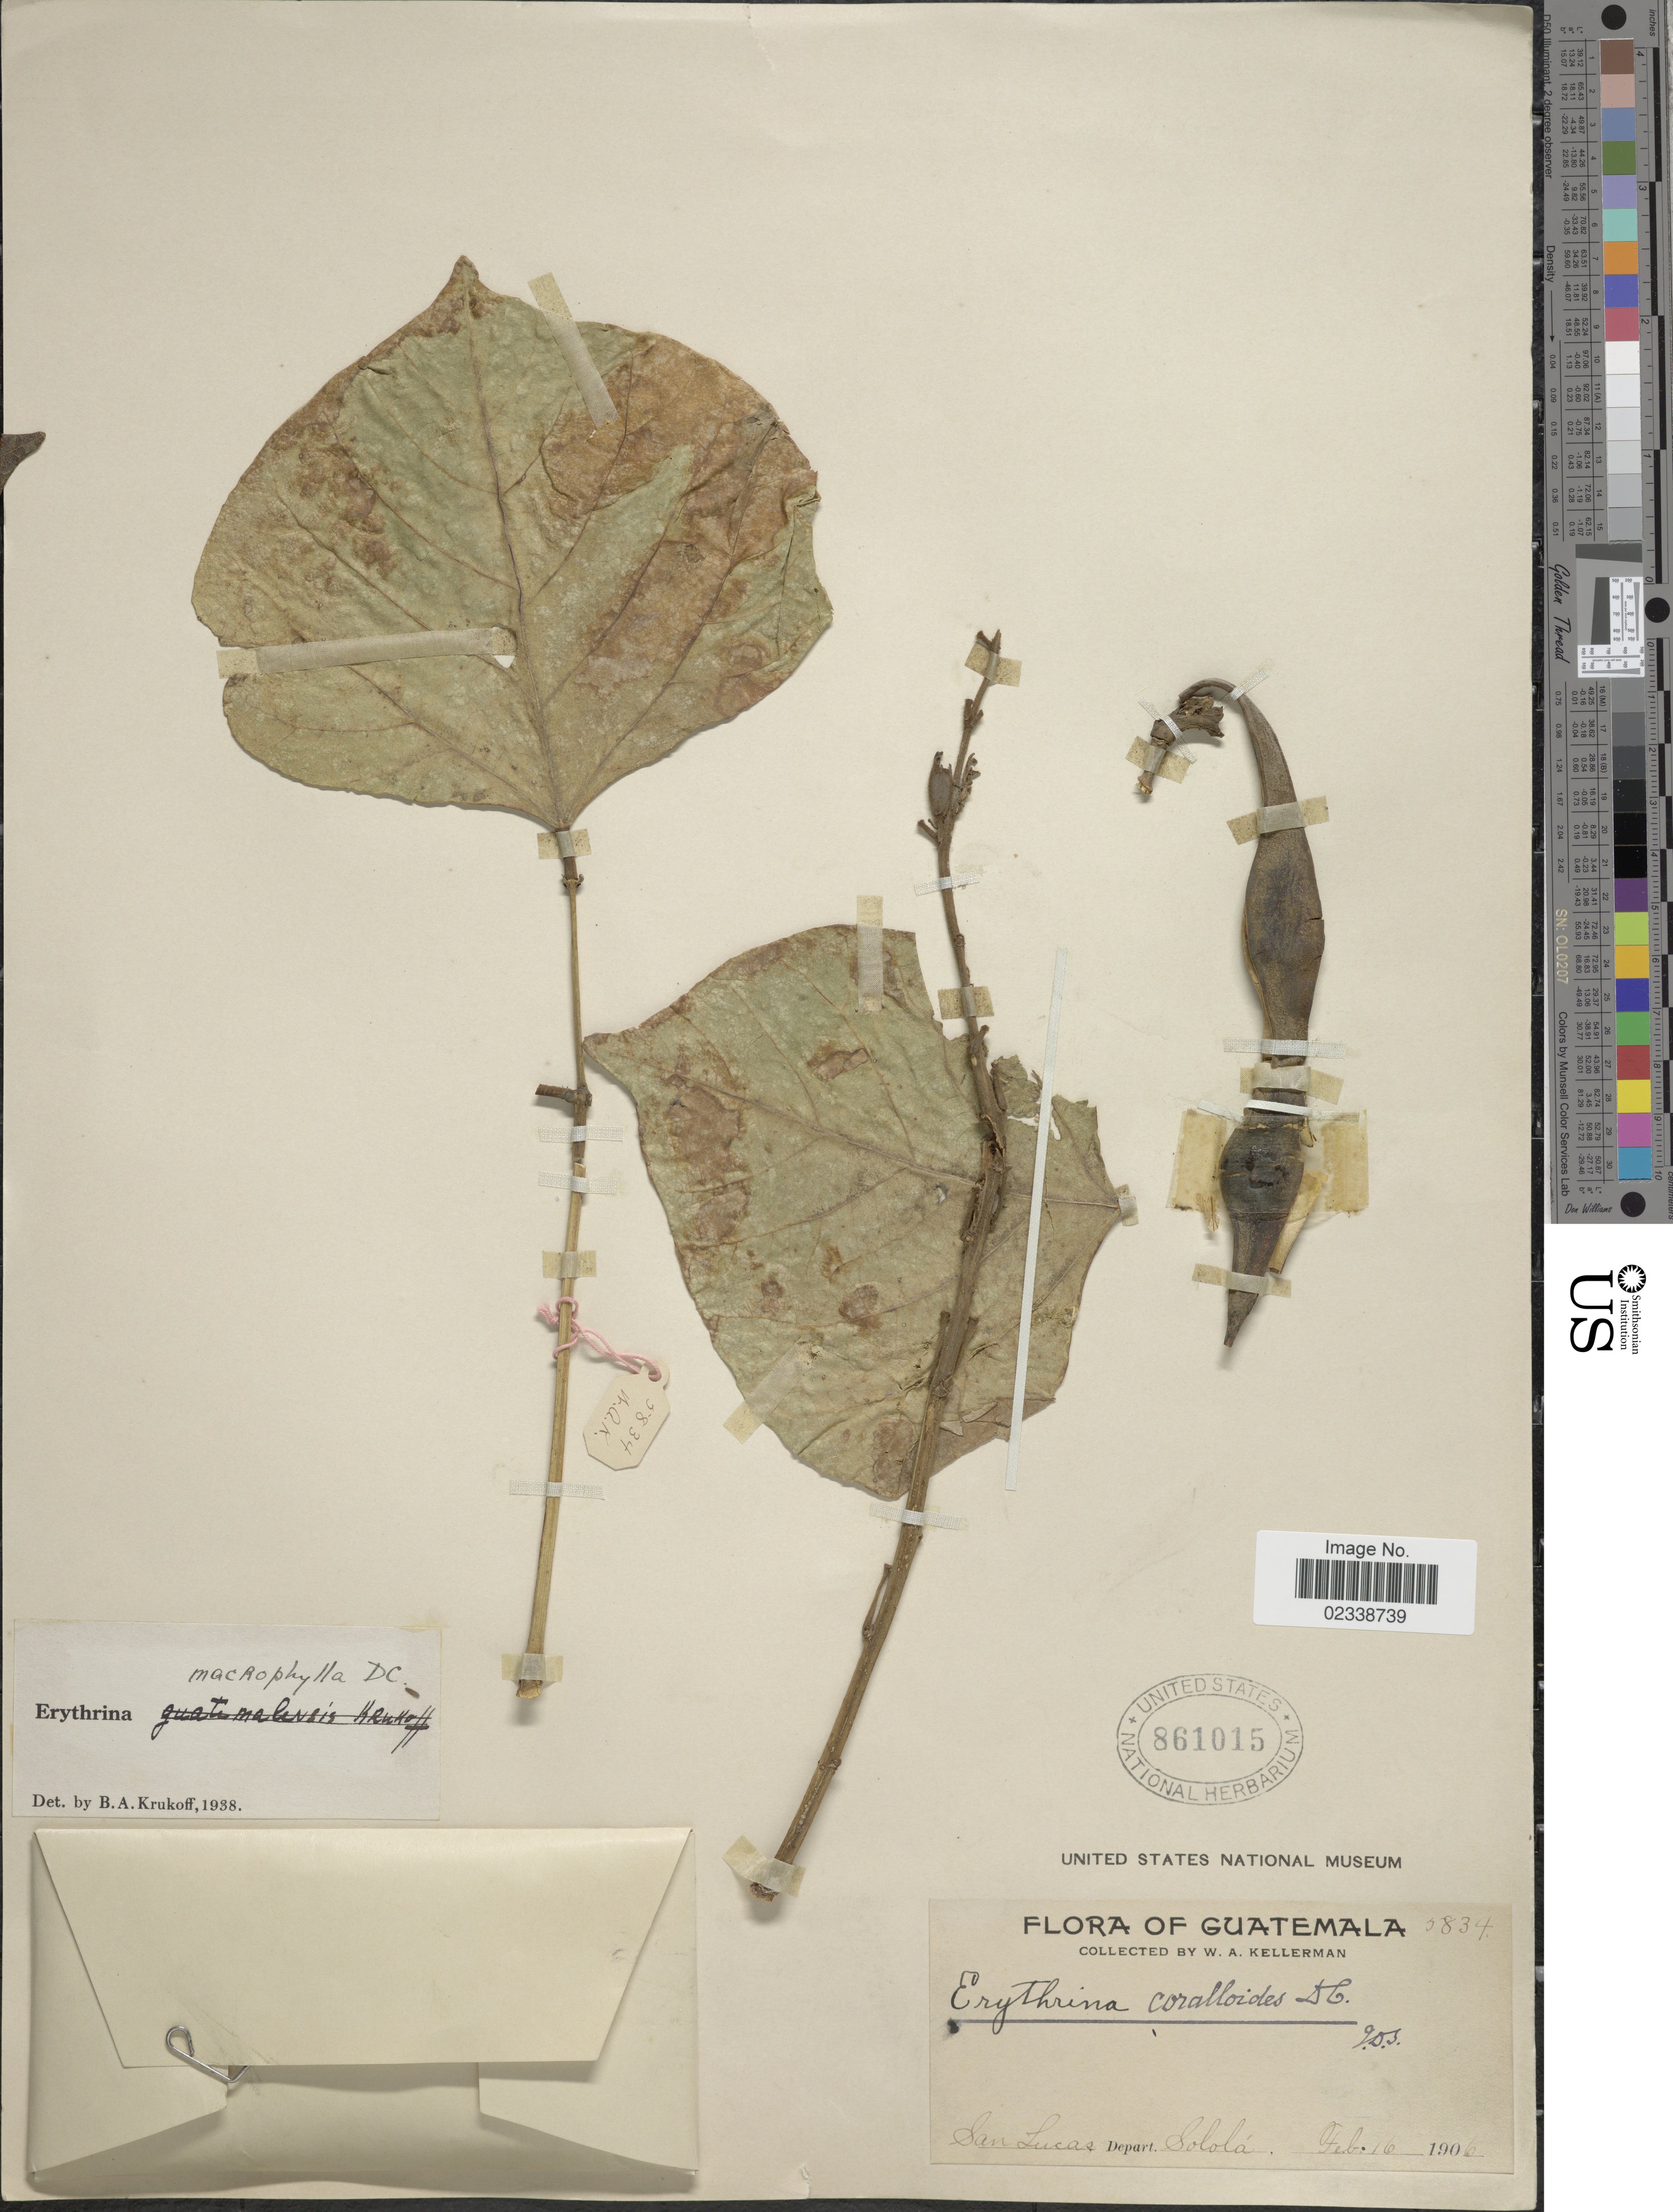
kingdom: Plantae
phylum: Tracheophyta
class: Magnoliopsida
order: Fabales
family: Fabaceae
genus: Erythrina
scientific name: Erythrina macrophylla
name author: DC.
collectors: W. Kellerman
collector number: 5834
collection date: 1906-02-16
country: Guatemala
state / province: Sololá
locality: San Lucas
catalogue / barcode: US 861015